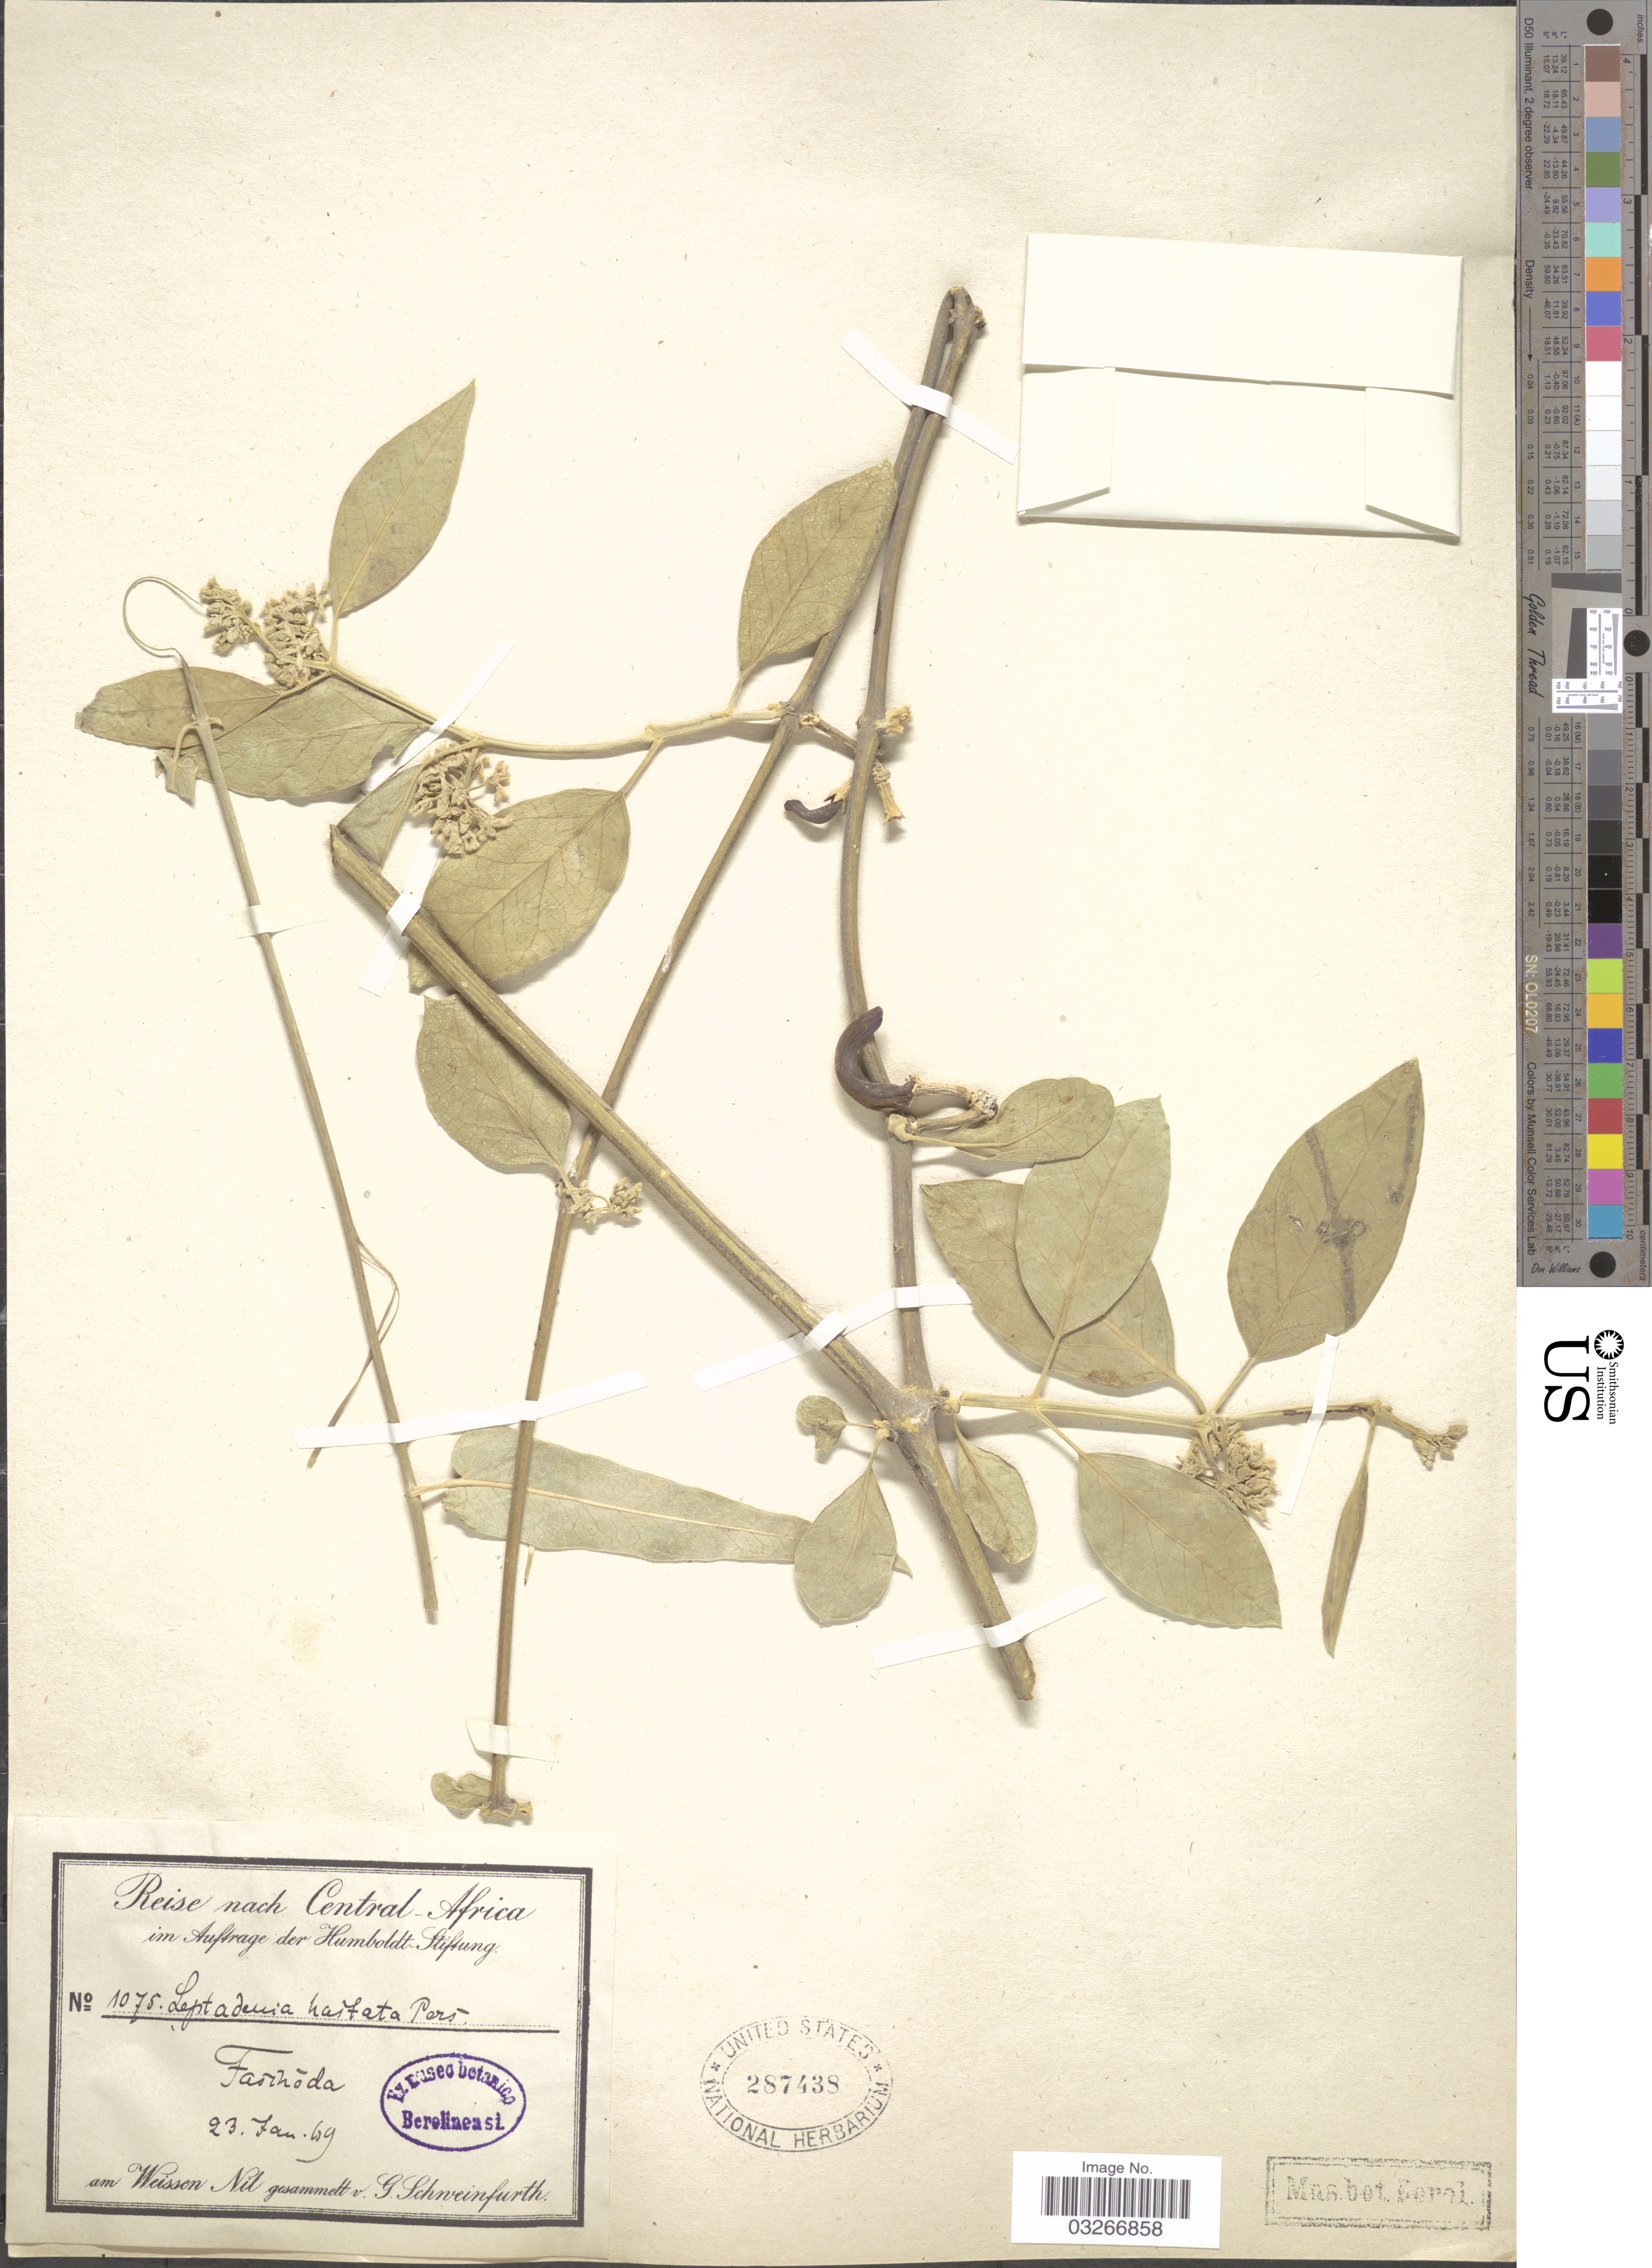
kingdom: Plantae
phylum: Tracheophyta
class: Magnoliopsida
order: Gentianales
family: Apocynaceae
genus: Leptadenia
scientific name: Leptadenia hastata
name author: (Pers.) Decne.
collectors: G. Schneinfurth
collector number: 1075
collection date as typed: Transcribed d/m/y: 23/1/69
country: South Sudan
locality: Central-Africa im Auftrage der Humboldt Stiftung, Fashoda.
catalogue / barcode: US 287438